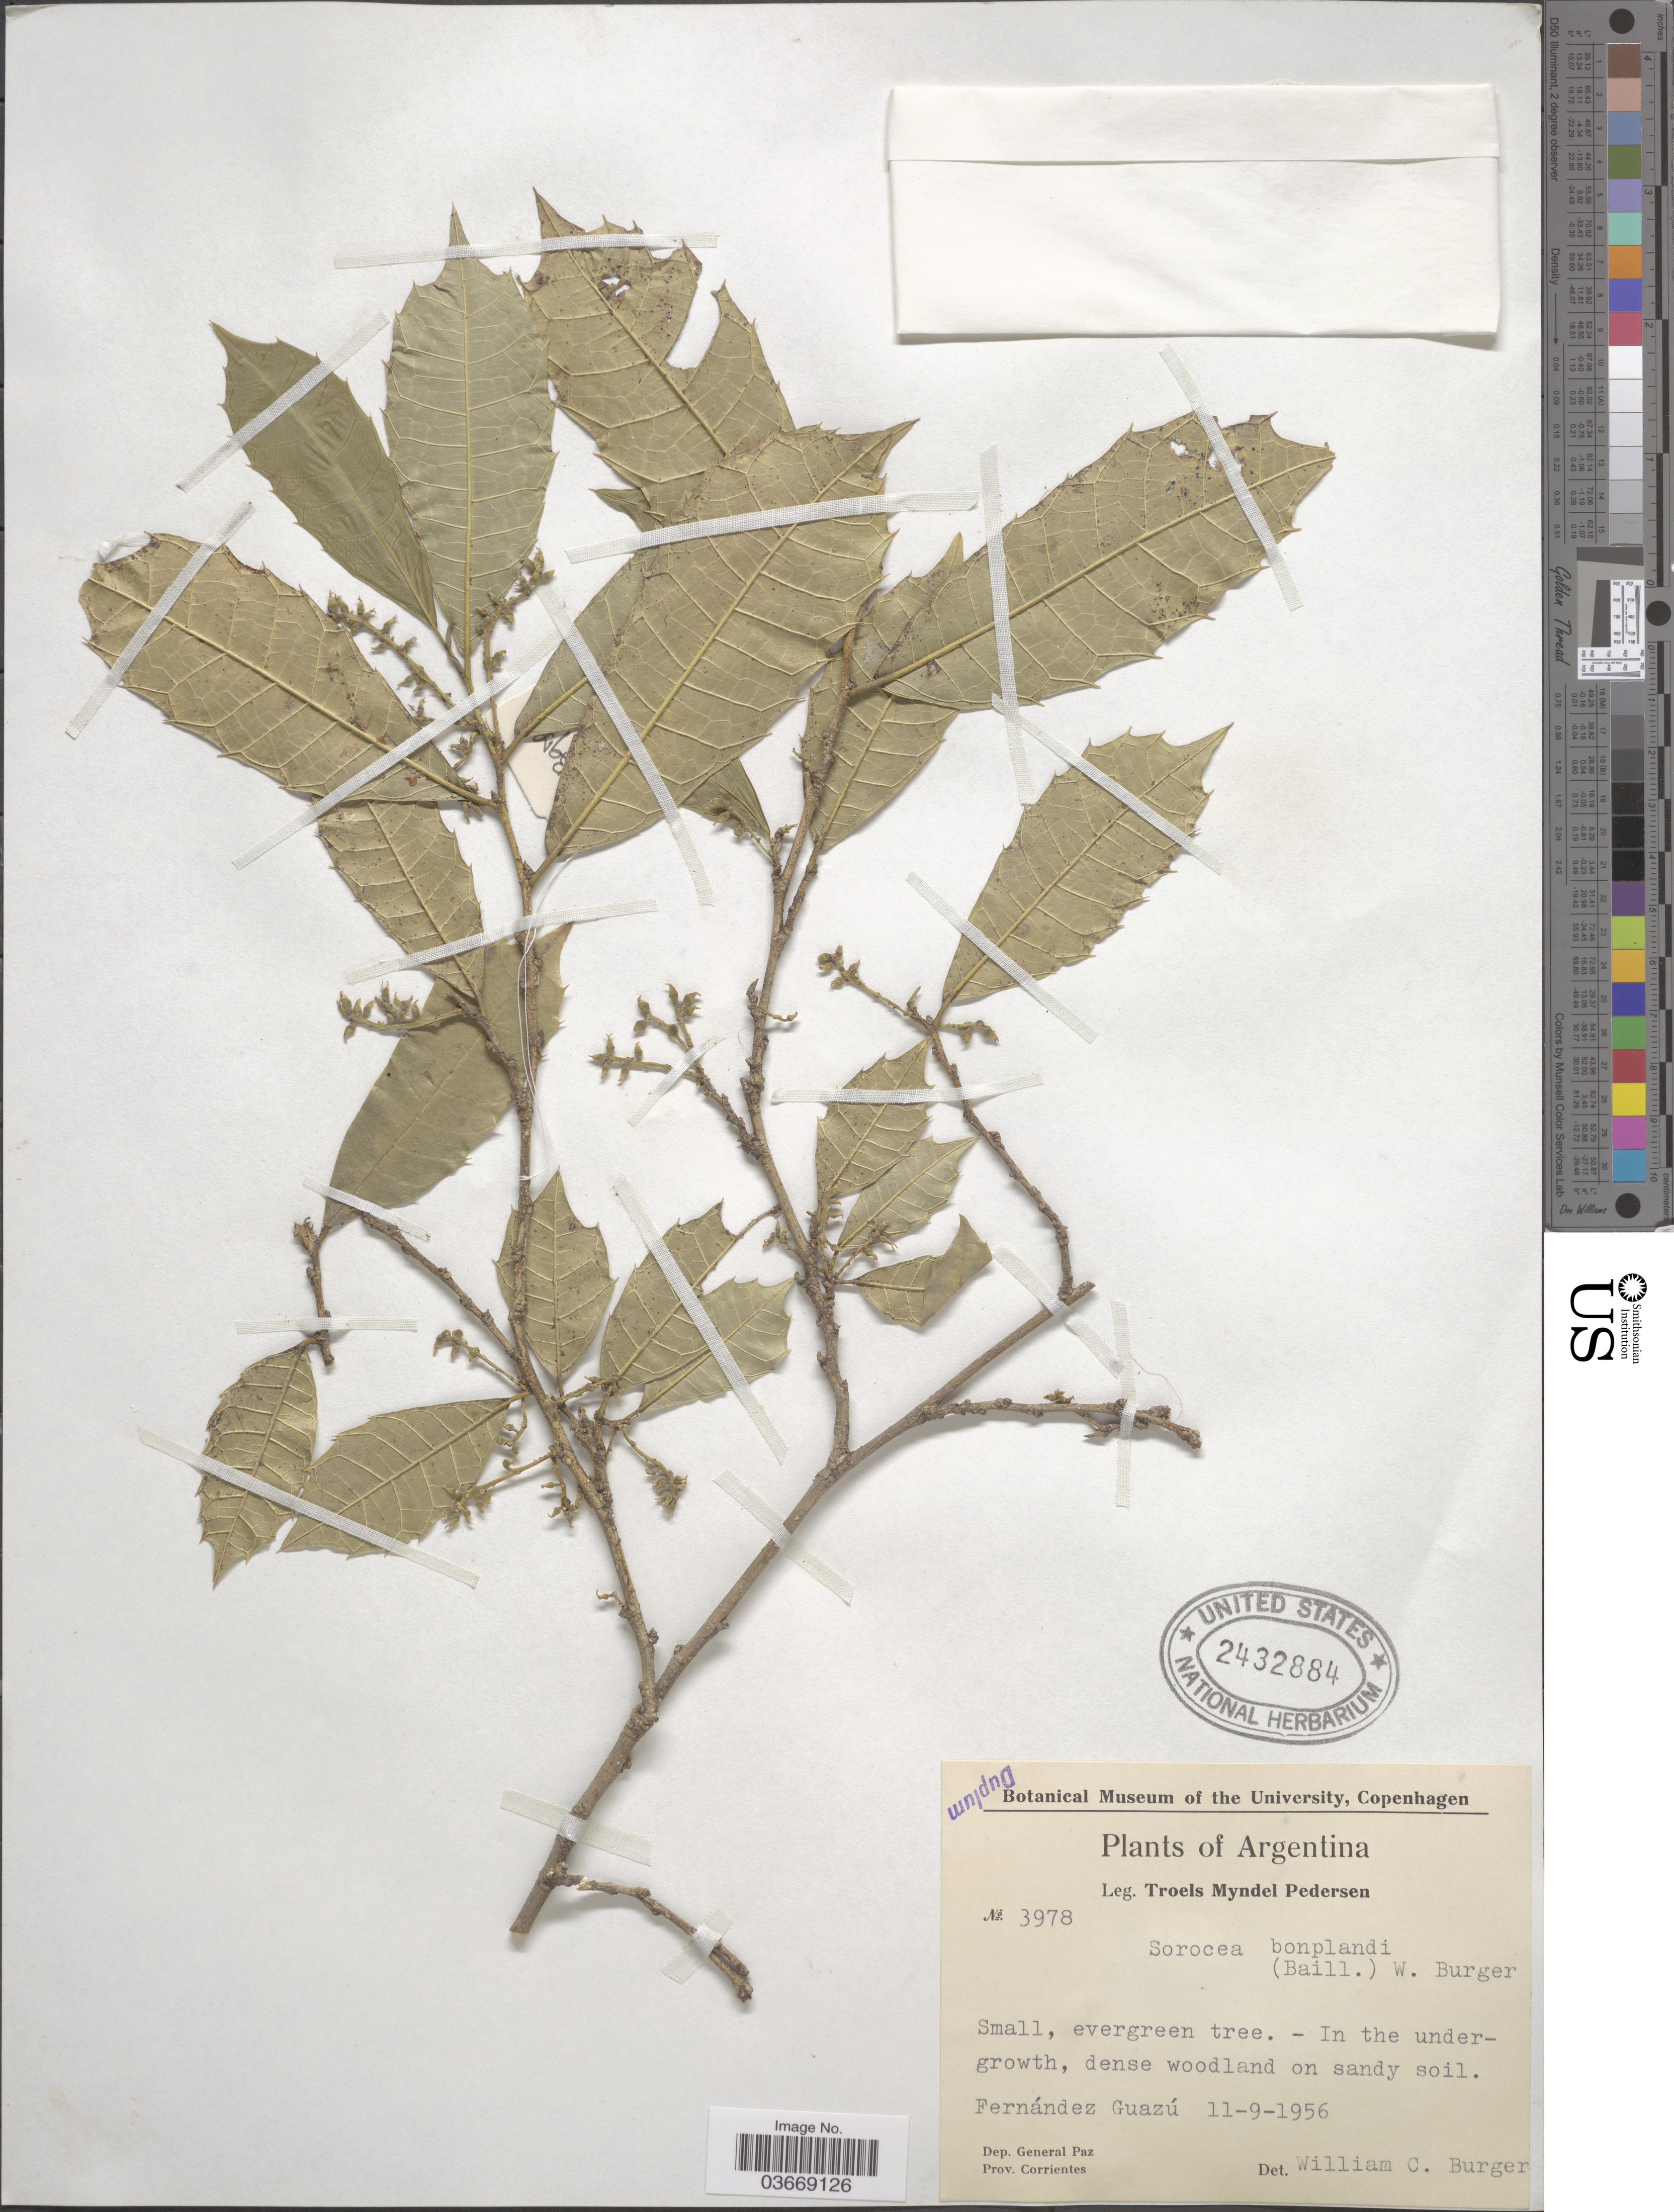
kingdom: Plantae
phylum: Tracheophyta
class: Magnoliopsida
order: Rosales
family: Moraceae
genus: Sorocea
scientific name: Sorocea ilicifolia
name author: Miq.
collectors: T. Pederson & F. Guazú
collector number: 3978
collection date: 1956-09-11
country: Argentina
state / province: Corrientes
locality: Dep. General Paz.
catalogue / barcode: US 2432884